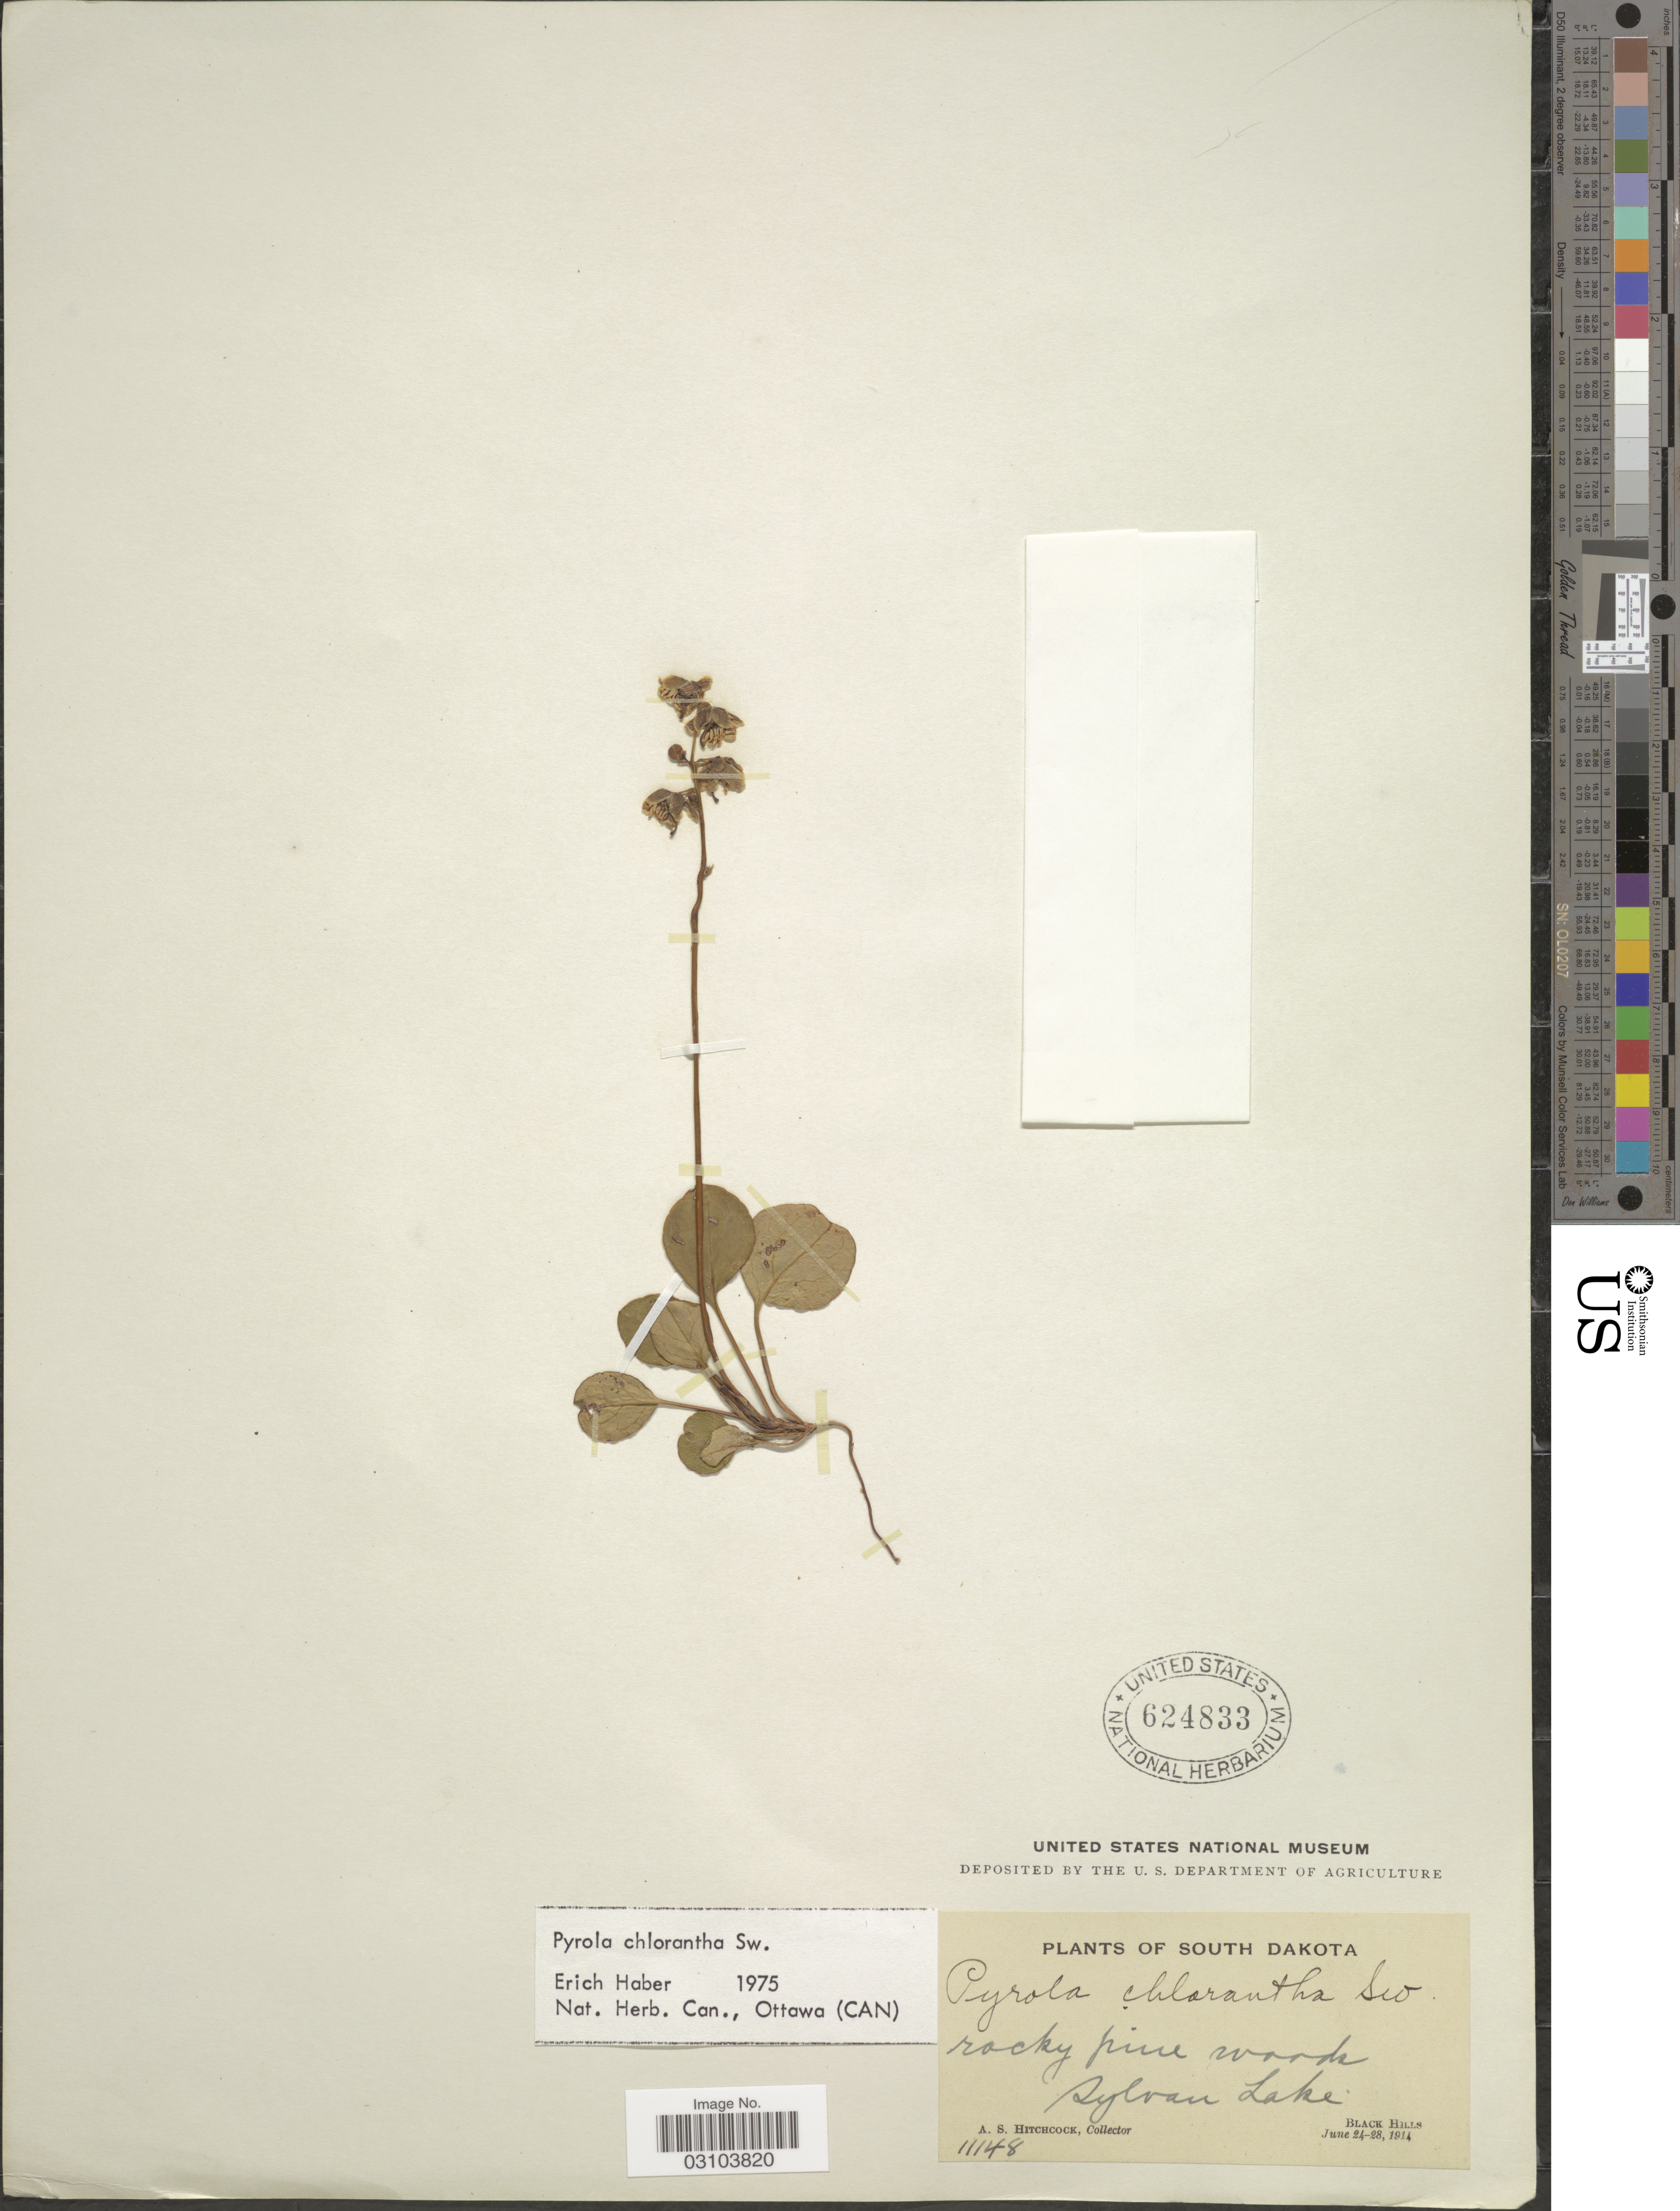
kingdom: Plantae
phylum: Tracheophyta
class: Magnoliopsida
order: Ericales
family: Ericaceae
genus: Pyrola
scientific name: Pyrola chlorantha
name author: Schweigg.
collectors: A. S. Hitchcock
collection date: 1914-06-24/1914-06-28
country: United States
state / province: South Dakota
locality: Sylvan Lake. Black Hills.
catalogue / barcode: US 624833